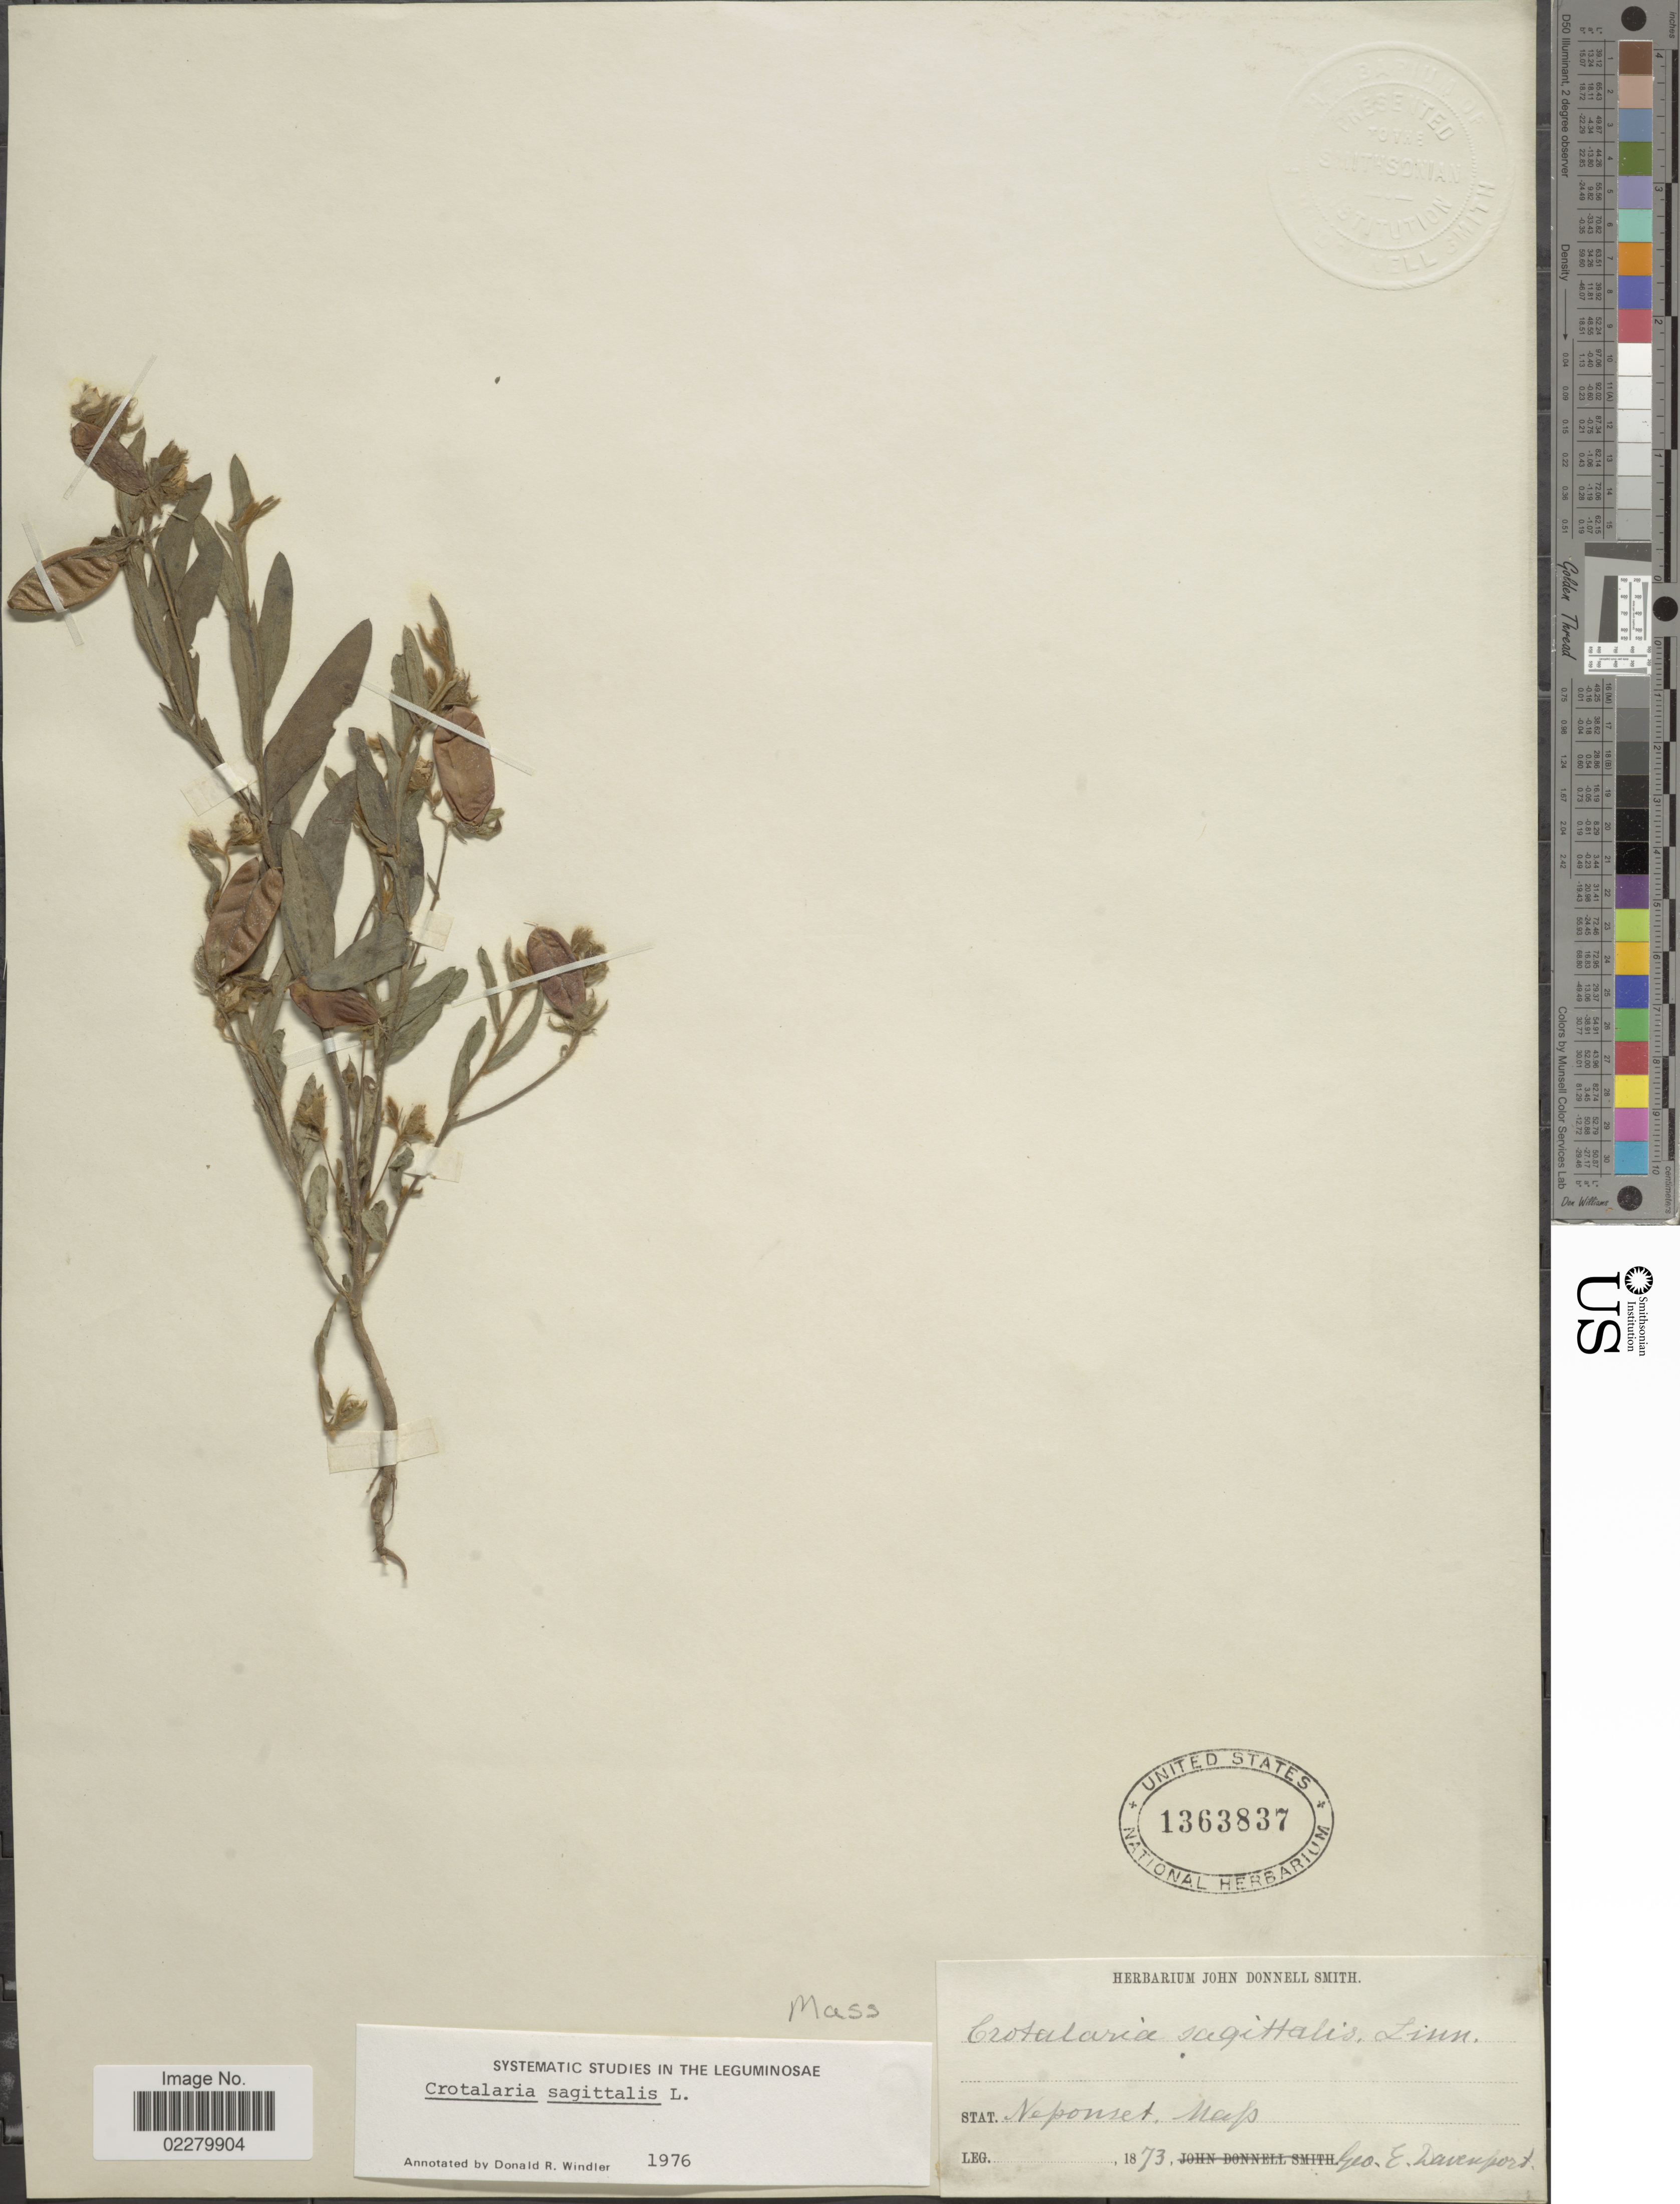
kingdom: Plantae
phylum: Tracheophyta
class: Magnoliopsida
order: Fabales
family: Fabaceae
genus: Crotalaria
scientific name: Crotalaria sagittalis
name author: L.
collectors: G. E. Davenport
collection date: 1873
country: United States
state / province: Massachusetts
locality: Neponset, Map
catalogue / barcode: US 1363837